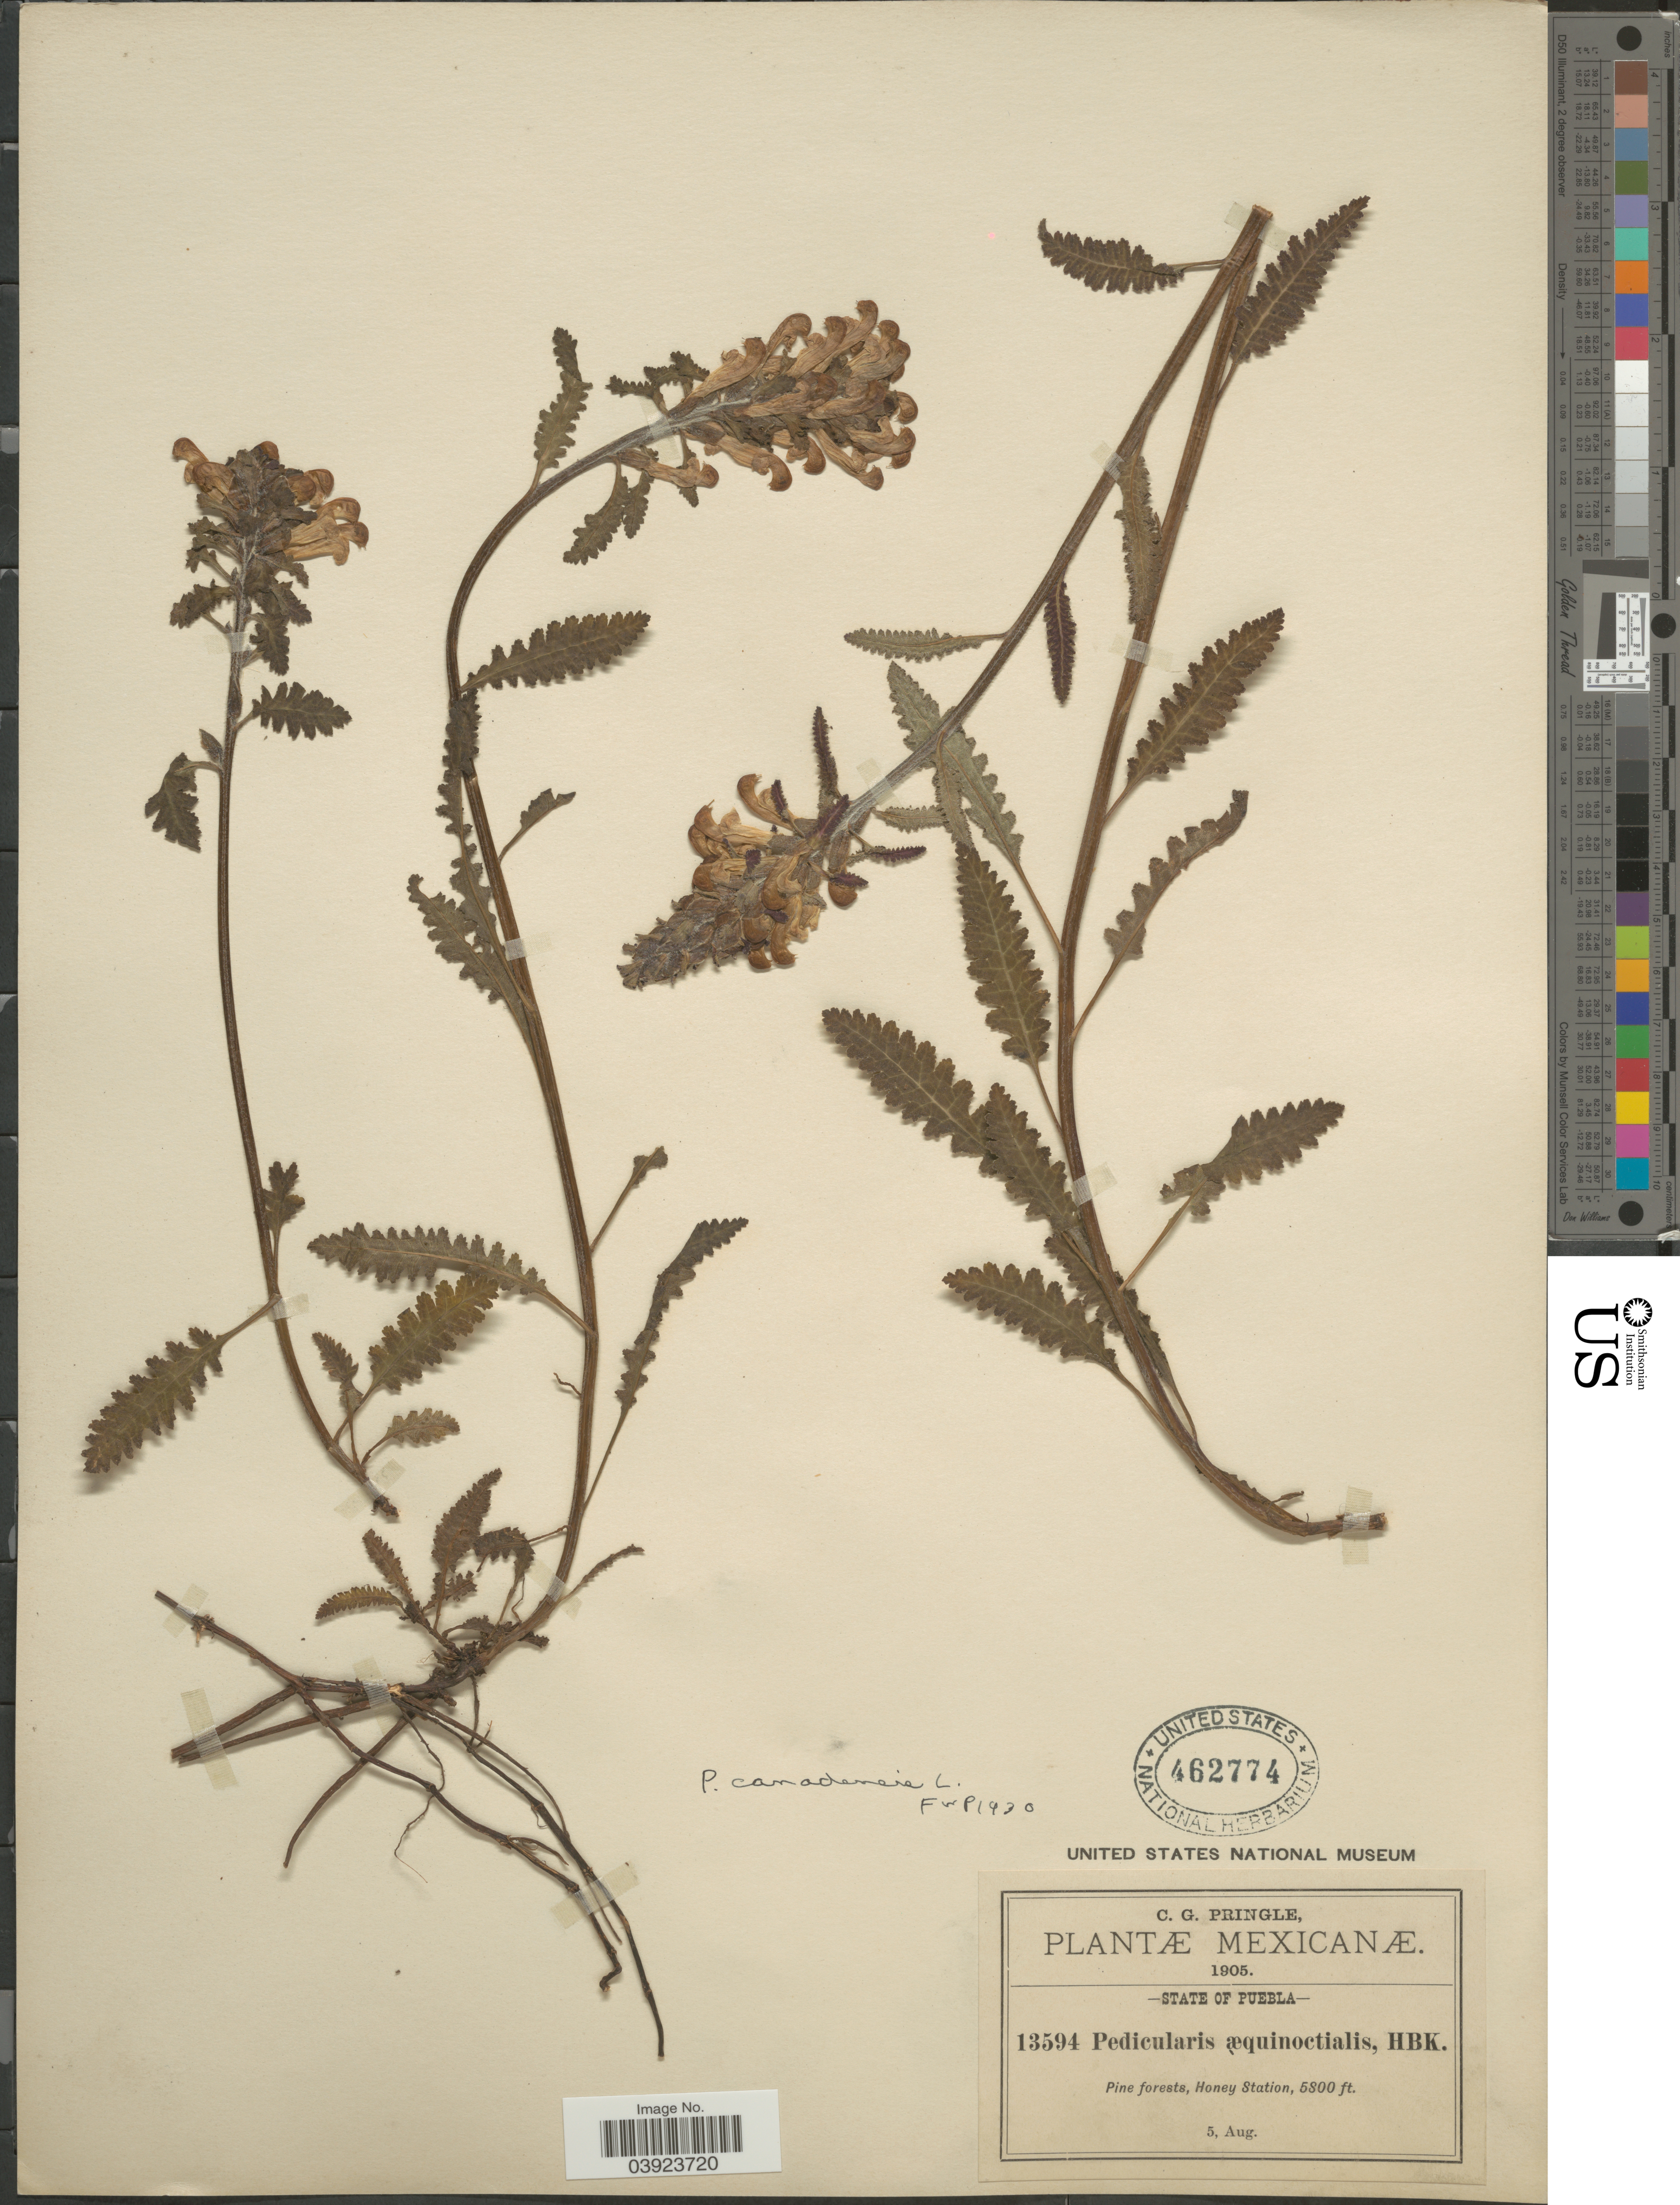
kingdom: Plantae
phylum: Tracheophyta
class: Magnoliopsida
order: Lamiales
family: Orobanchaceae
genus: Pedicularis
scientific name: Pedicularis canadensis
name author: L.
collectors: C. G. Pringle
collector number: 13594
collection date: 1905-08-05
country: Mexico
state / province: Puebla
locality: Pine forests, Honey Station.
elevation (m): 1768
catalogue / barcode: US 462774